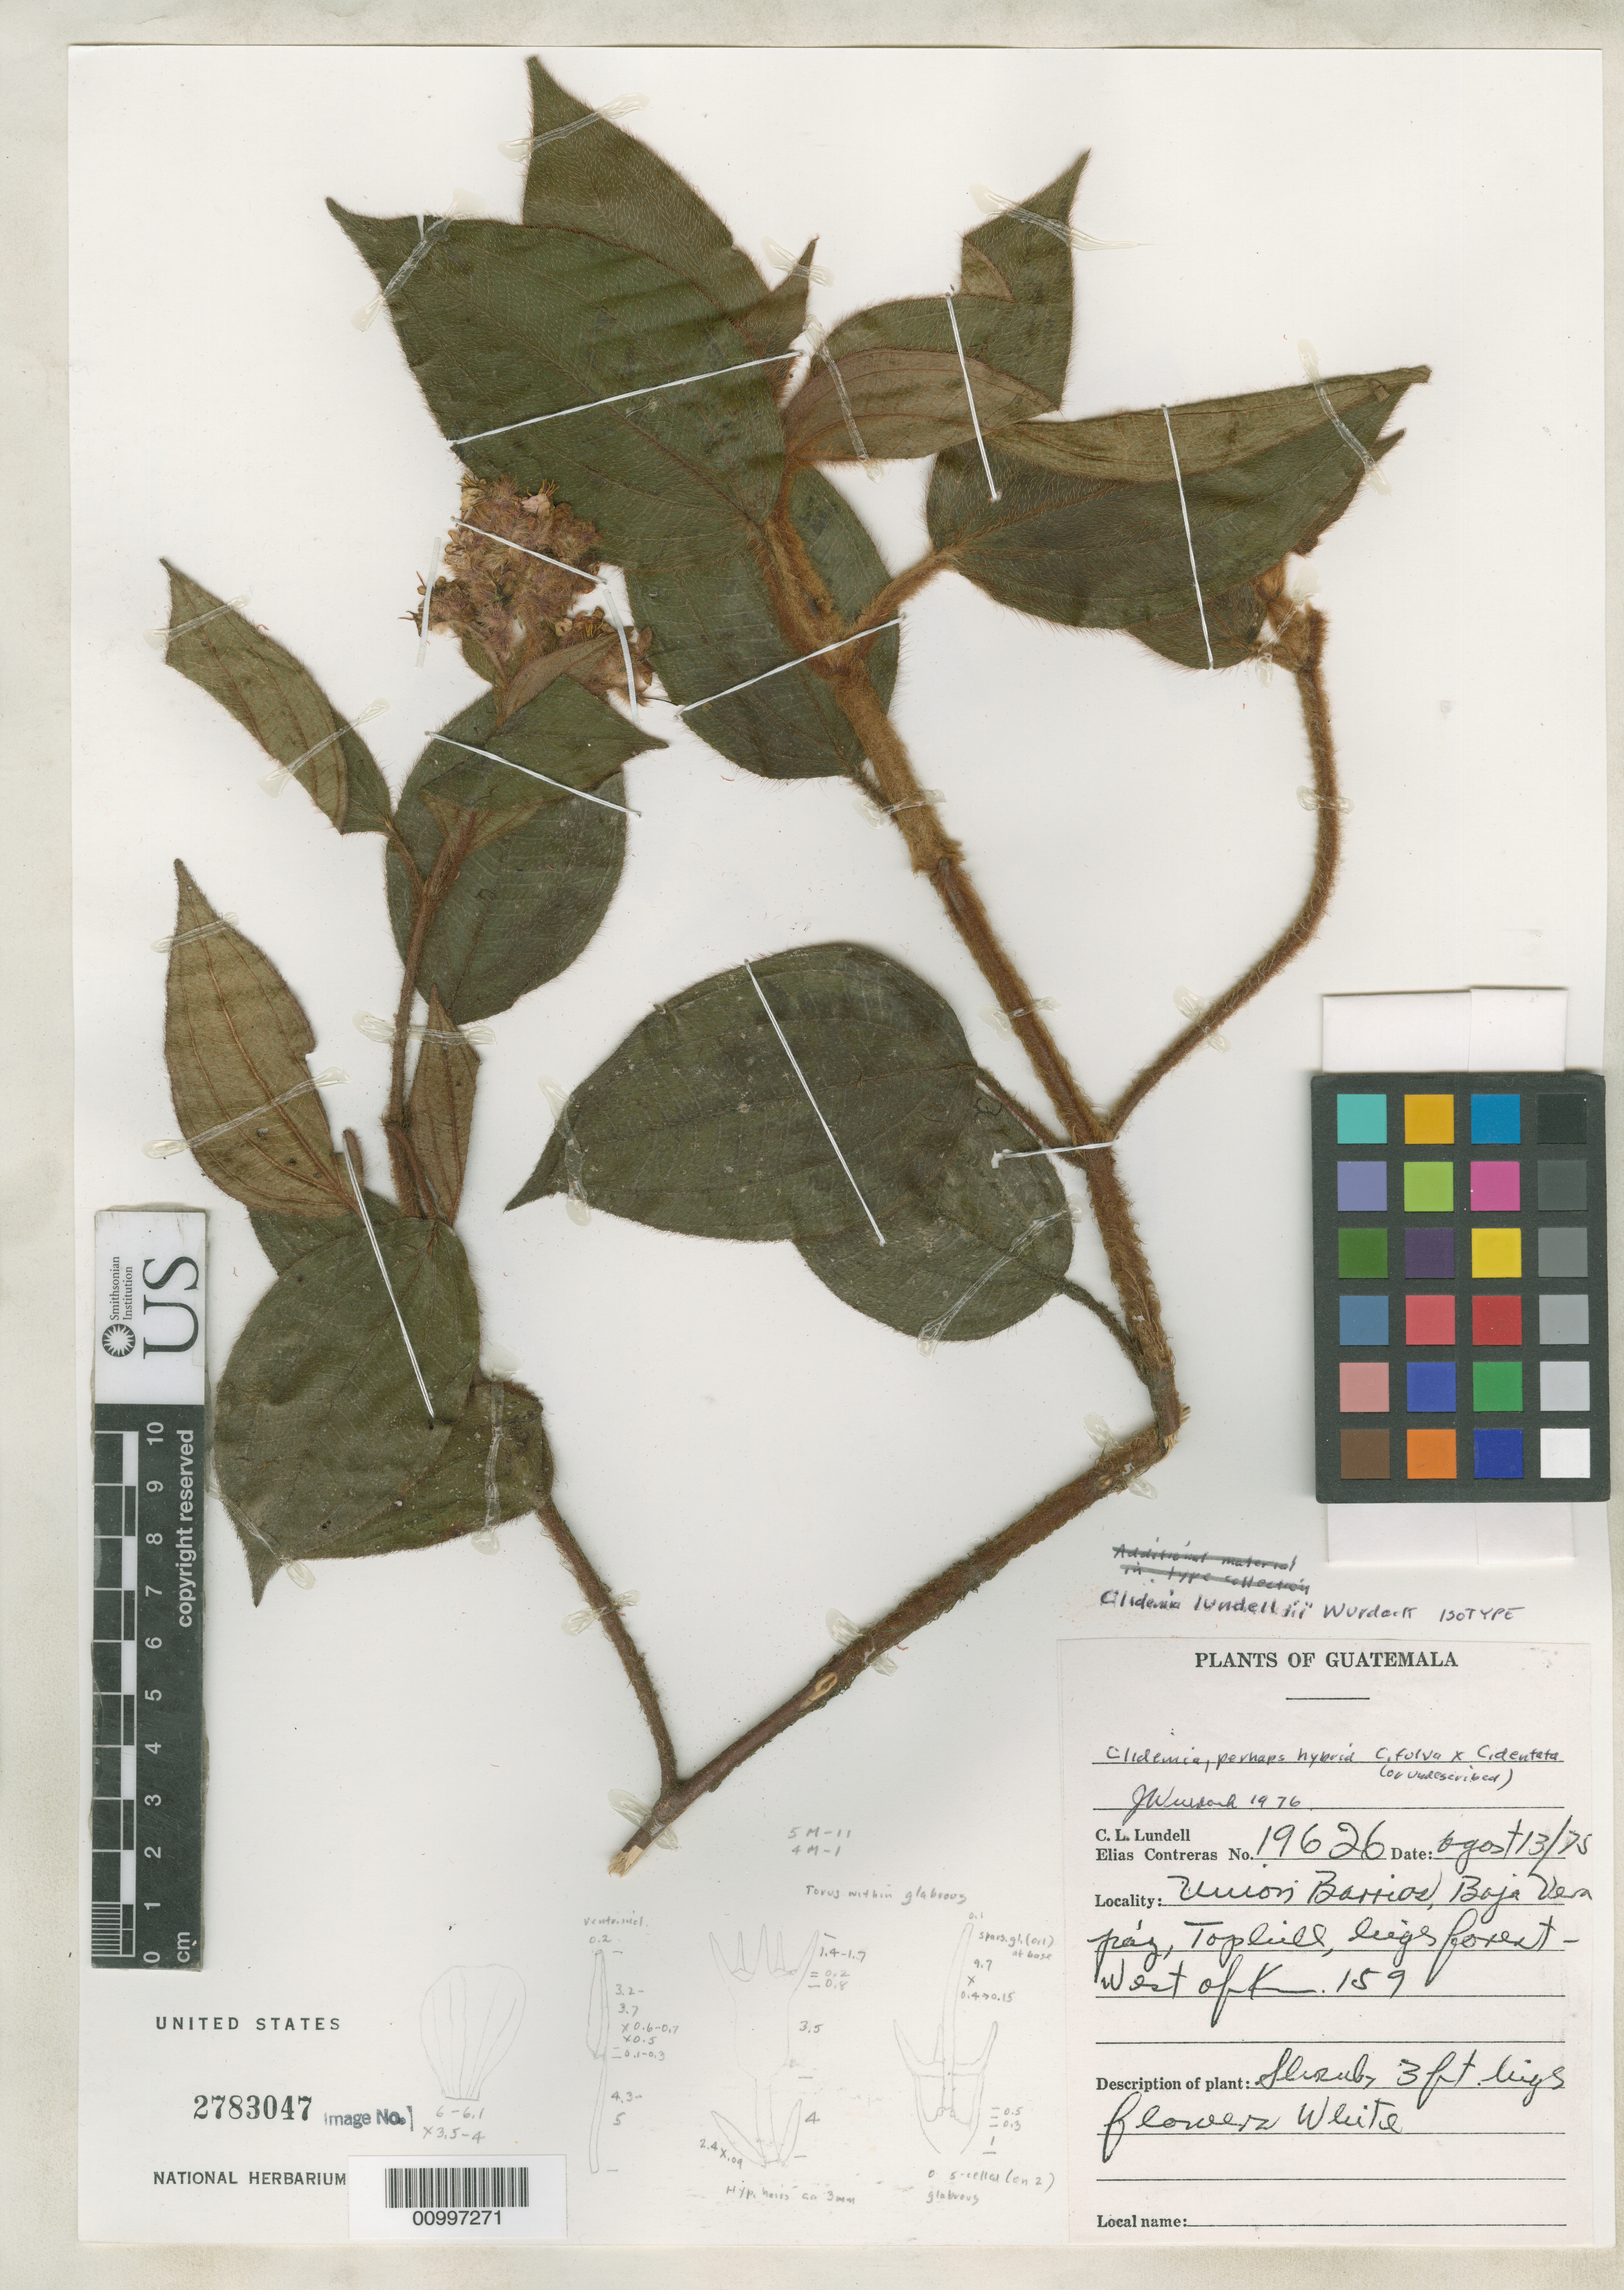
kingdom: Plantae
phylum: Tracheophyta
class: Magnoliopsida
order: Myrtales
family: Melastomataceae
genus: Clidemia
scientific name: Clidemia lundellii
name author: Wurdack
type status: Isotype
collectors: C. L. Lundell & E. Contreras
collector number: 19626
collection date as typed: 13 Aug 1975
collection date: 1975-08-13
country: Guatemala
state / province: Baja Verapaz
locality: Union Barrios. Top of hill west of km 159.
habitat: High forest.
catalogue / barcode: US 2783047